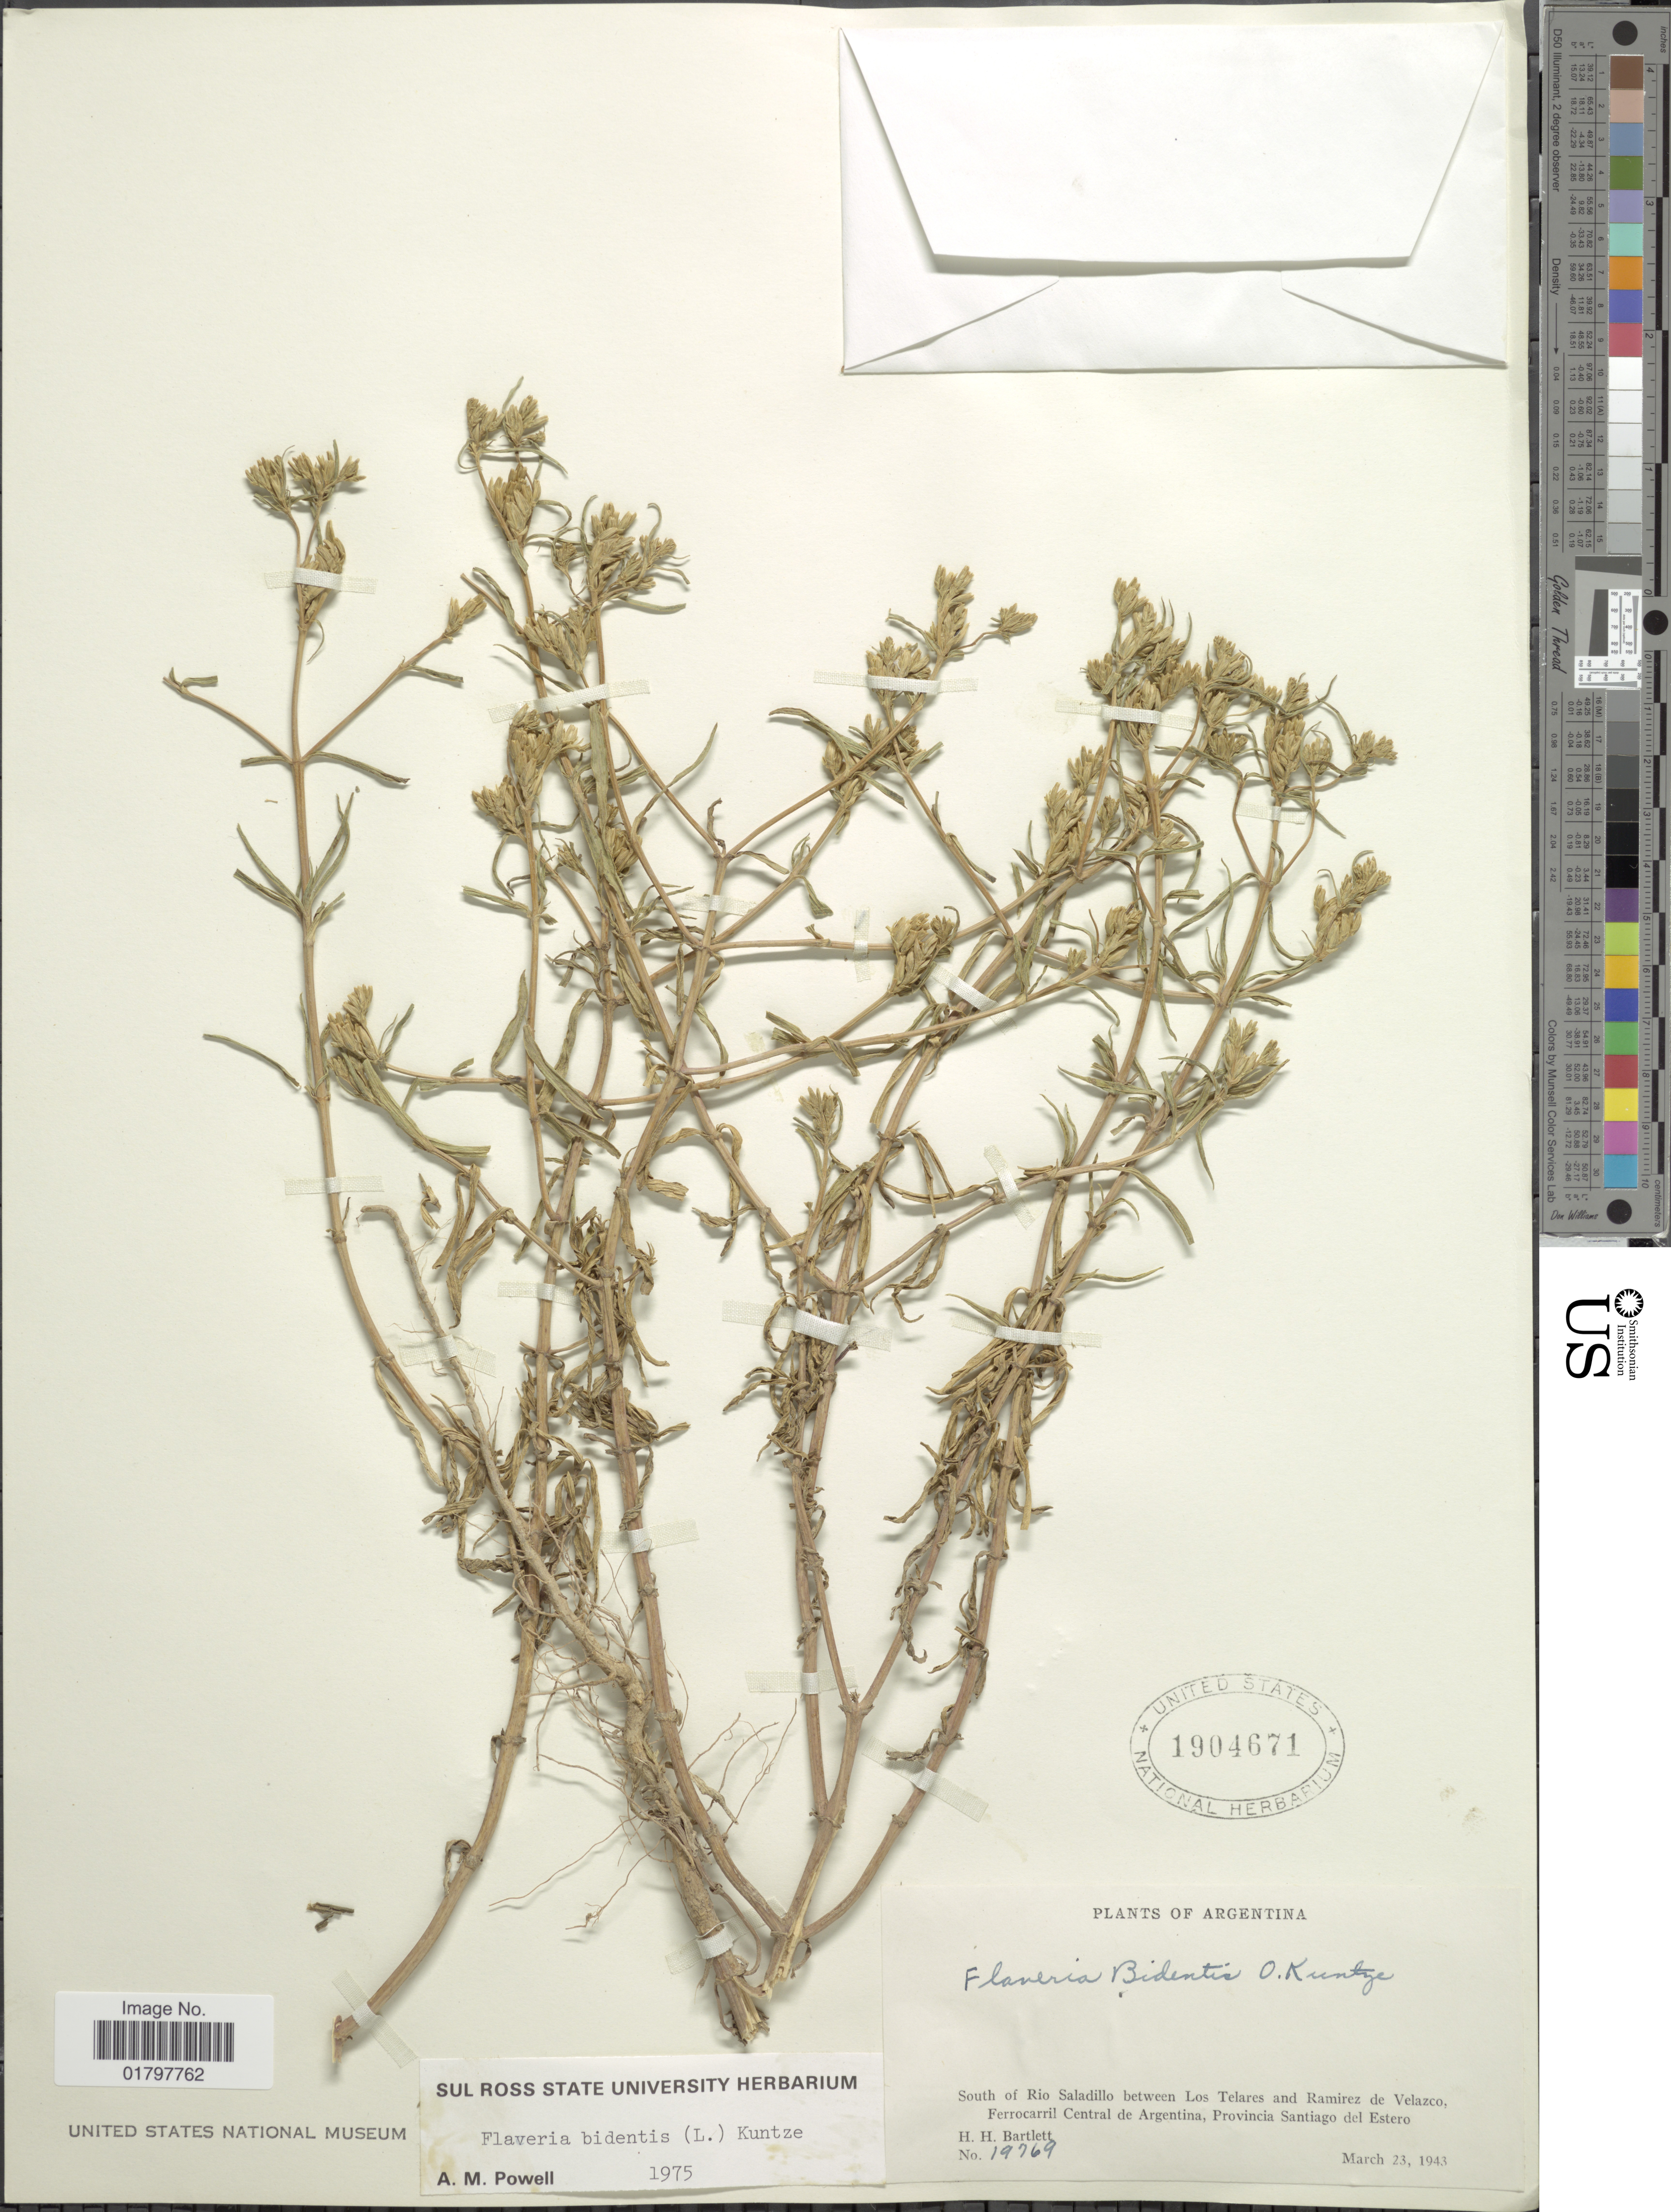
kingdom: Plantae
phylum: Tracheophyta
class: Magnoliopsida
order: Asterales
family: Asteraceae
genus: Flaveria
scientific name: Flaveria bidentis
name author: (L.) Kuntze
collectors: H. H. Bartlett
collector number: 19769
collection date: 1943-03-23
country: Argentina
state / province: Santiago del Estero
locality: South of Rio Saladillo between Los Telares and Raminez de Velazco, Ferrocarril Central de Argentina, Provincia Santiago del Estero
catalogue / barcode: US 1904671